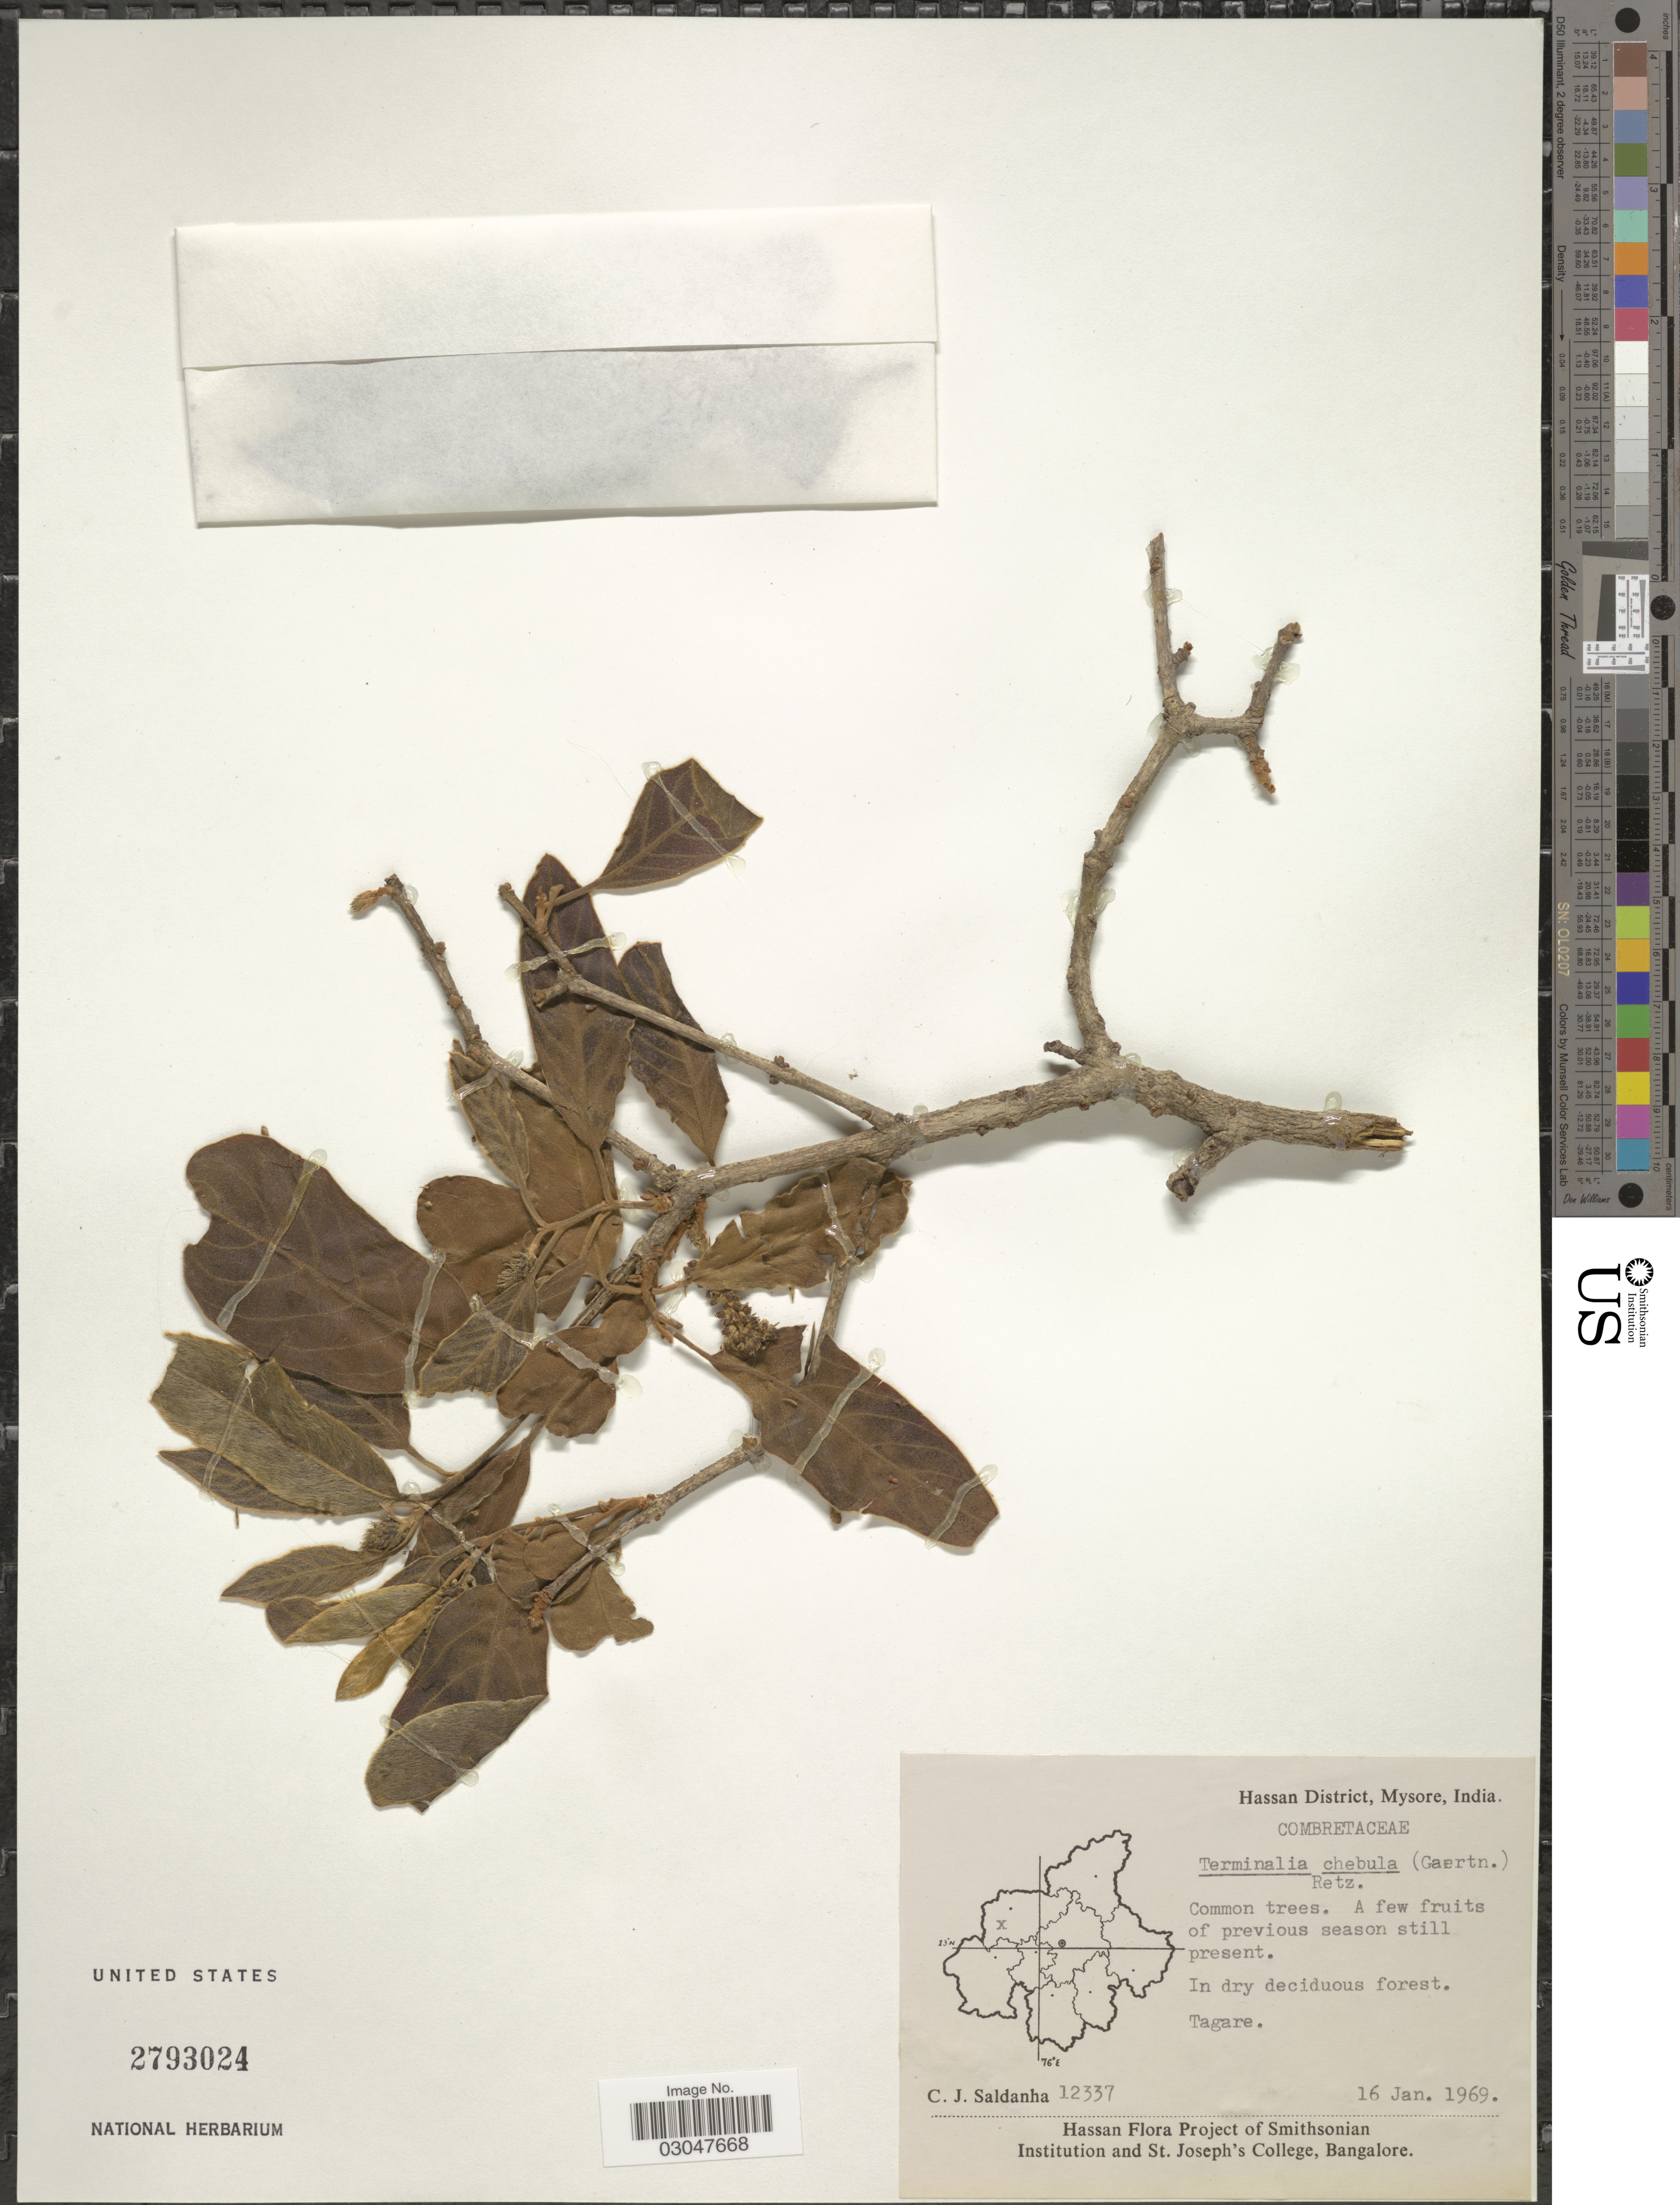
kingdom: Plantae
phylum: Tracheophyta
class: Magnoliopsida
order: Myrtales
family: Combretaceae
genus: Terminalia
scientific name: Terminalia chebula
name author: Retz.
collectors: C. J. Saldanha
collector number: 12337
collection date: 1969-01-16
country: India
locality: Hassan District, Mysore. Tagare.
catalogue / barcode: US 2793024